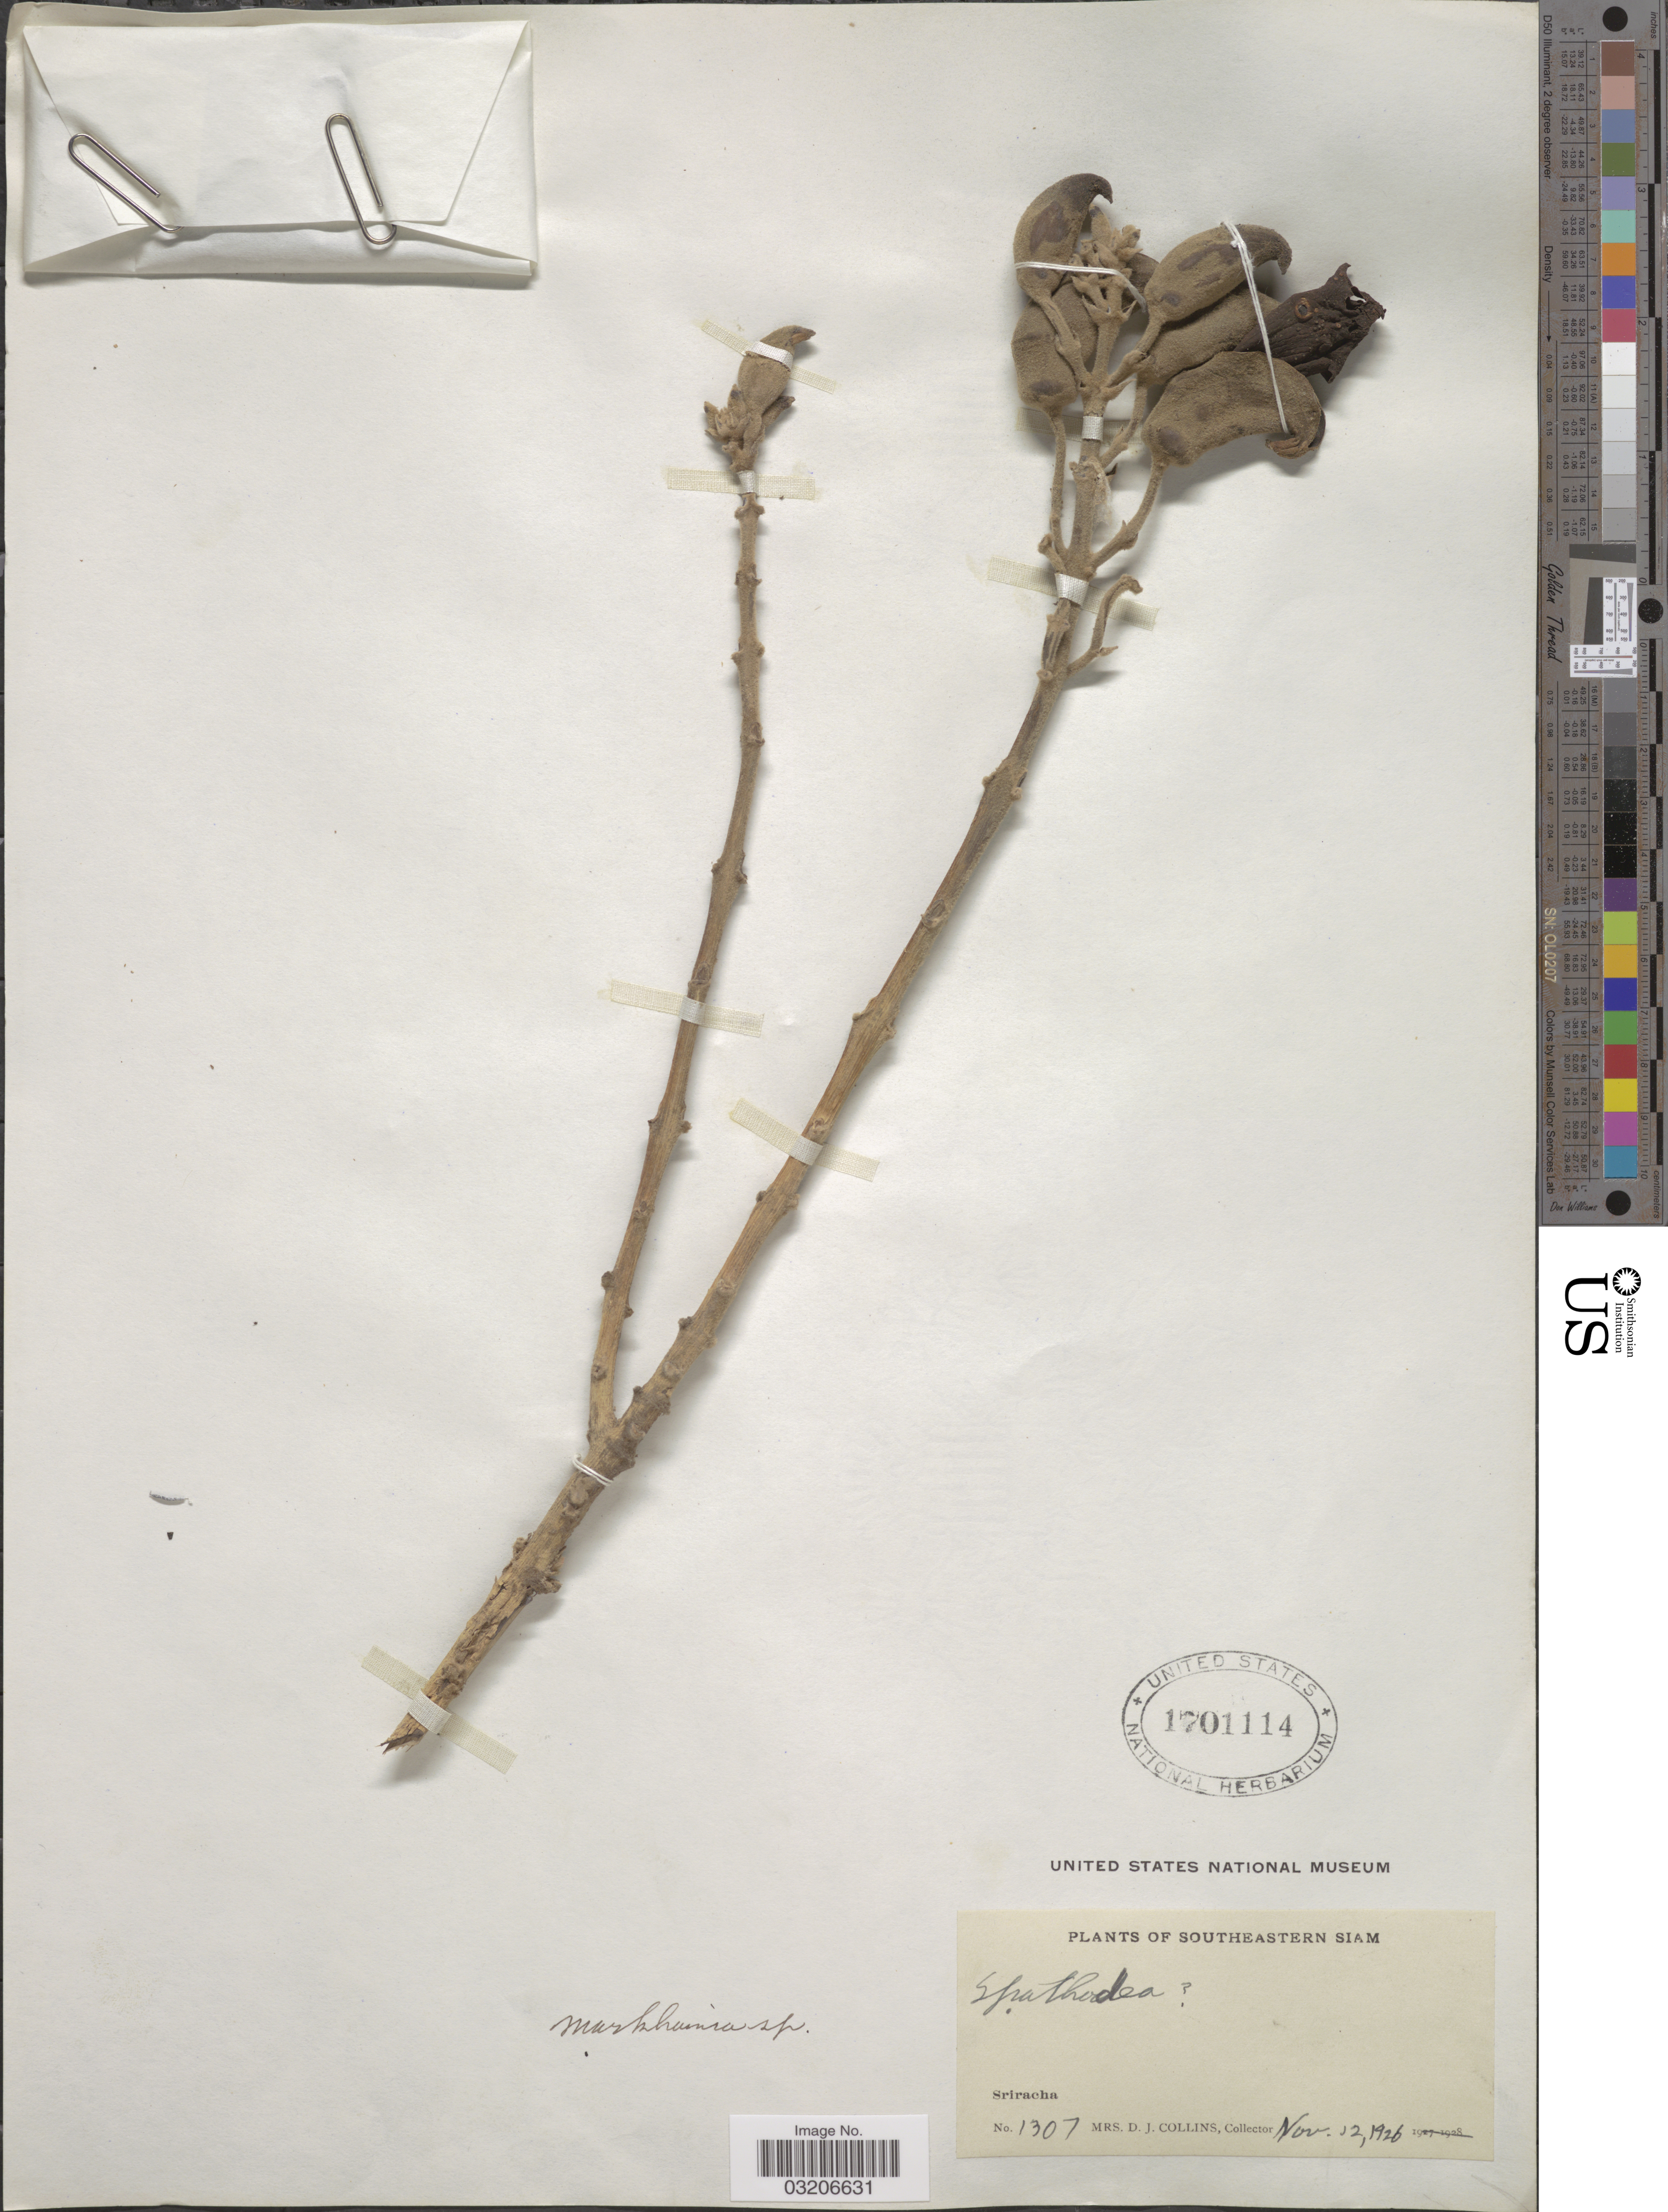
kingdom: Plantae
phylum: Tracheophyta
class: Magnoliopsida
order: Lamiales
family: Bignoniaceae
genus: Markhamia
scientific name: Markhamia sp.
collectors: Mrs. D. J. Collins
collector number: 1307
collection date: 1926-11-12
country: Thailand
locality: Southeastern Siam. Sriracha.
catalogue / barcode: US 1701114